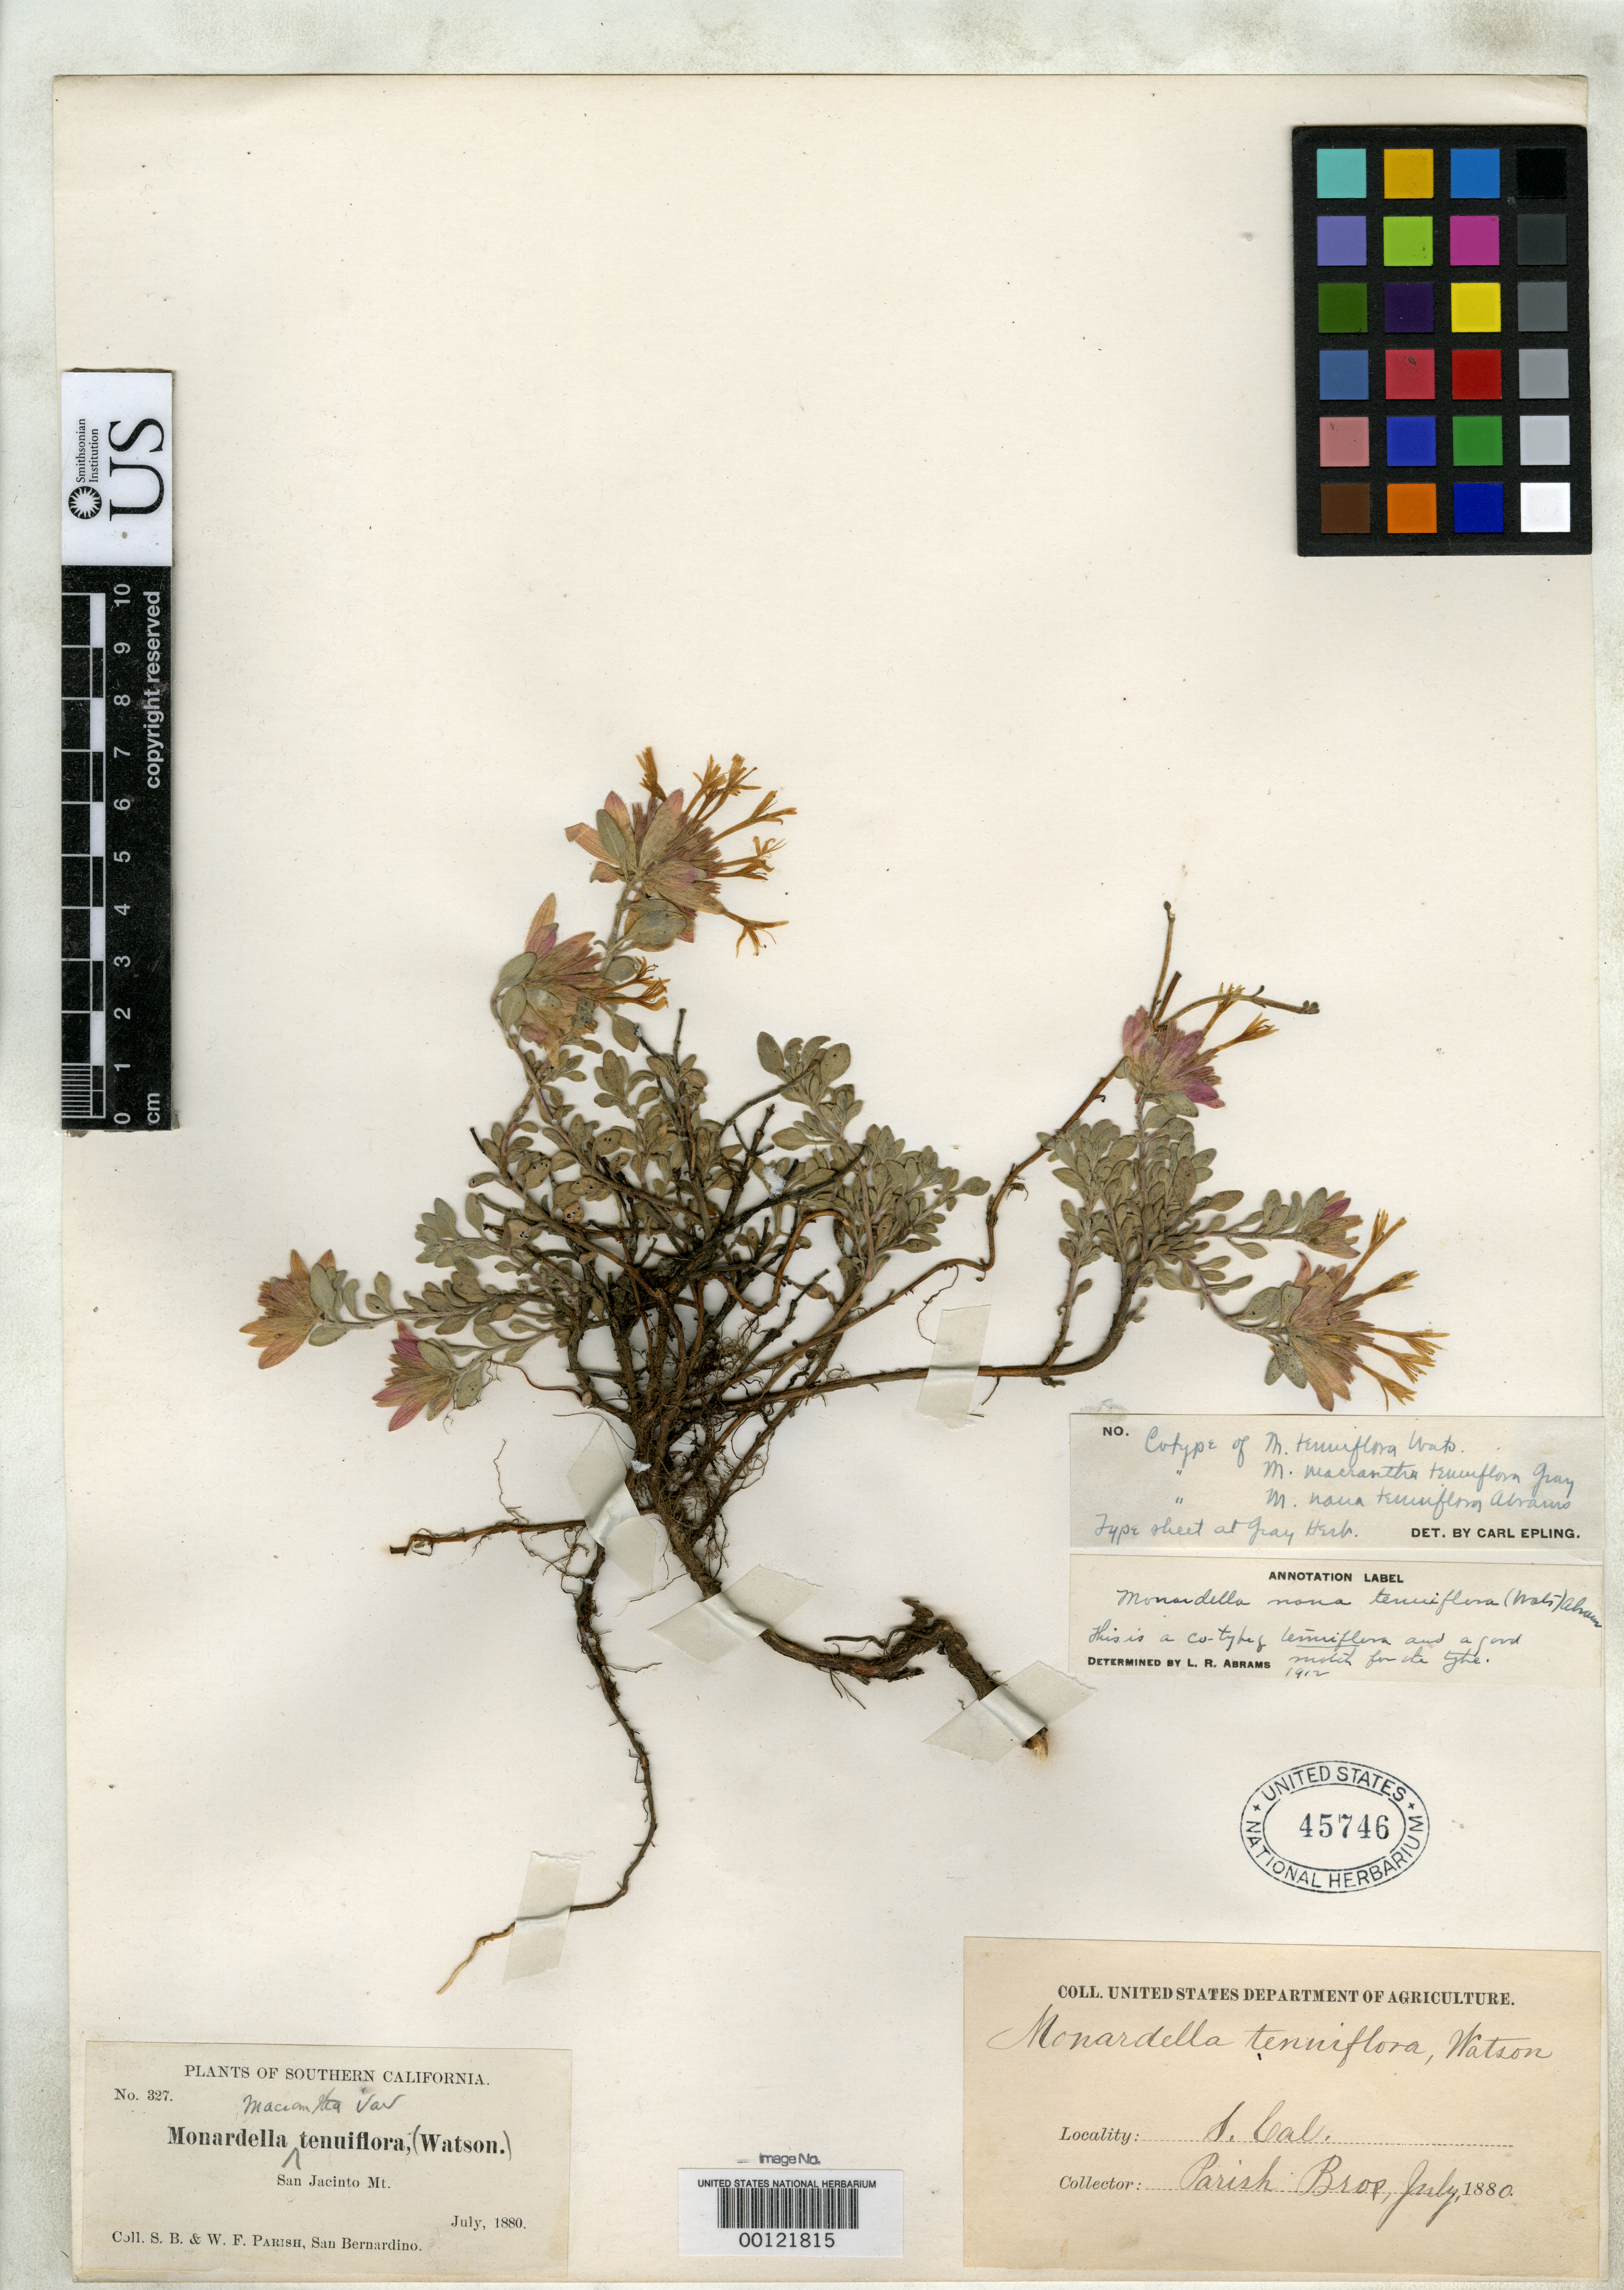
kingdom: Plantae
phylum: Tracheophyta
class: Magnoliopsida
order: Lamiales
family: Lamiaceae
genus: Monardella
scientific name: Monardella tenuiflora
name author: S. Watson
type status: Isotype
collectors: S. B. Parish & W. F. Parish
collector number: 327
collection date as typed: Jul 1880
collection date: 1880-07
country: United States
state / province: California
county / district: San Diego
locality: San Jacinto.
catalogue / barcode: US 45746